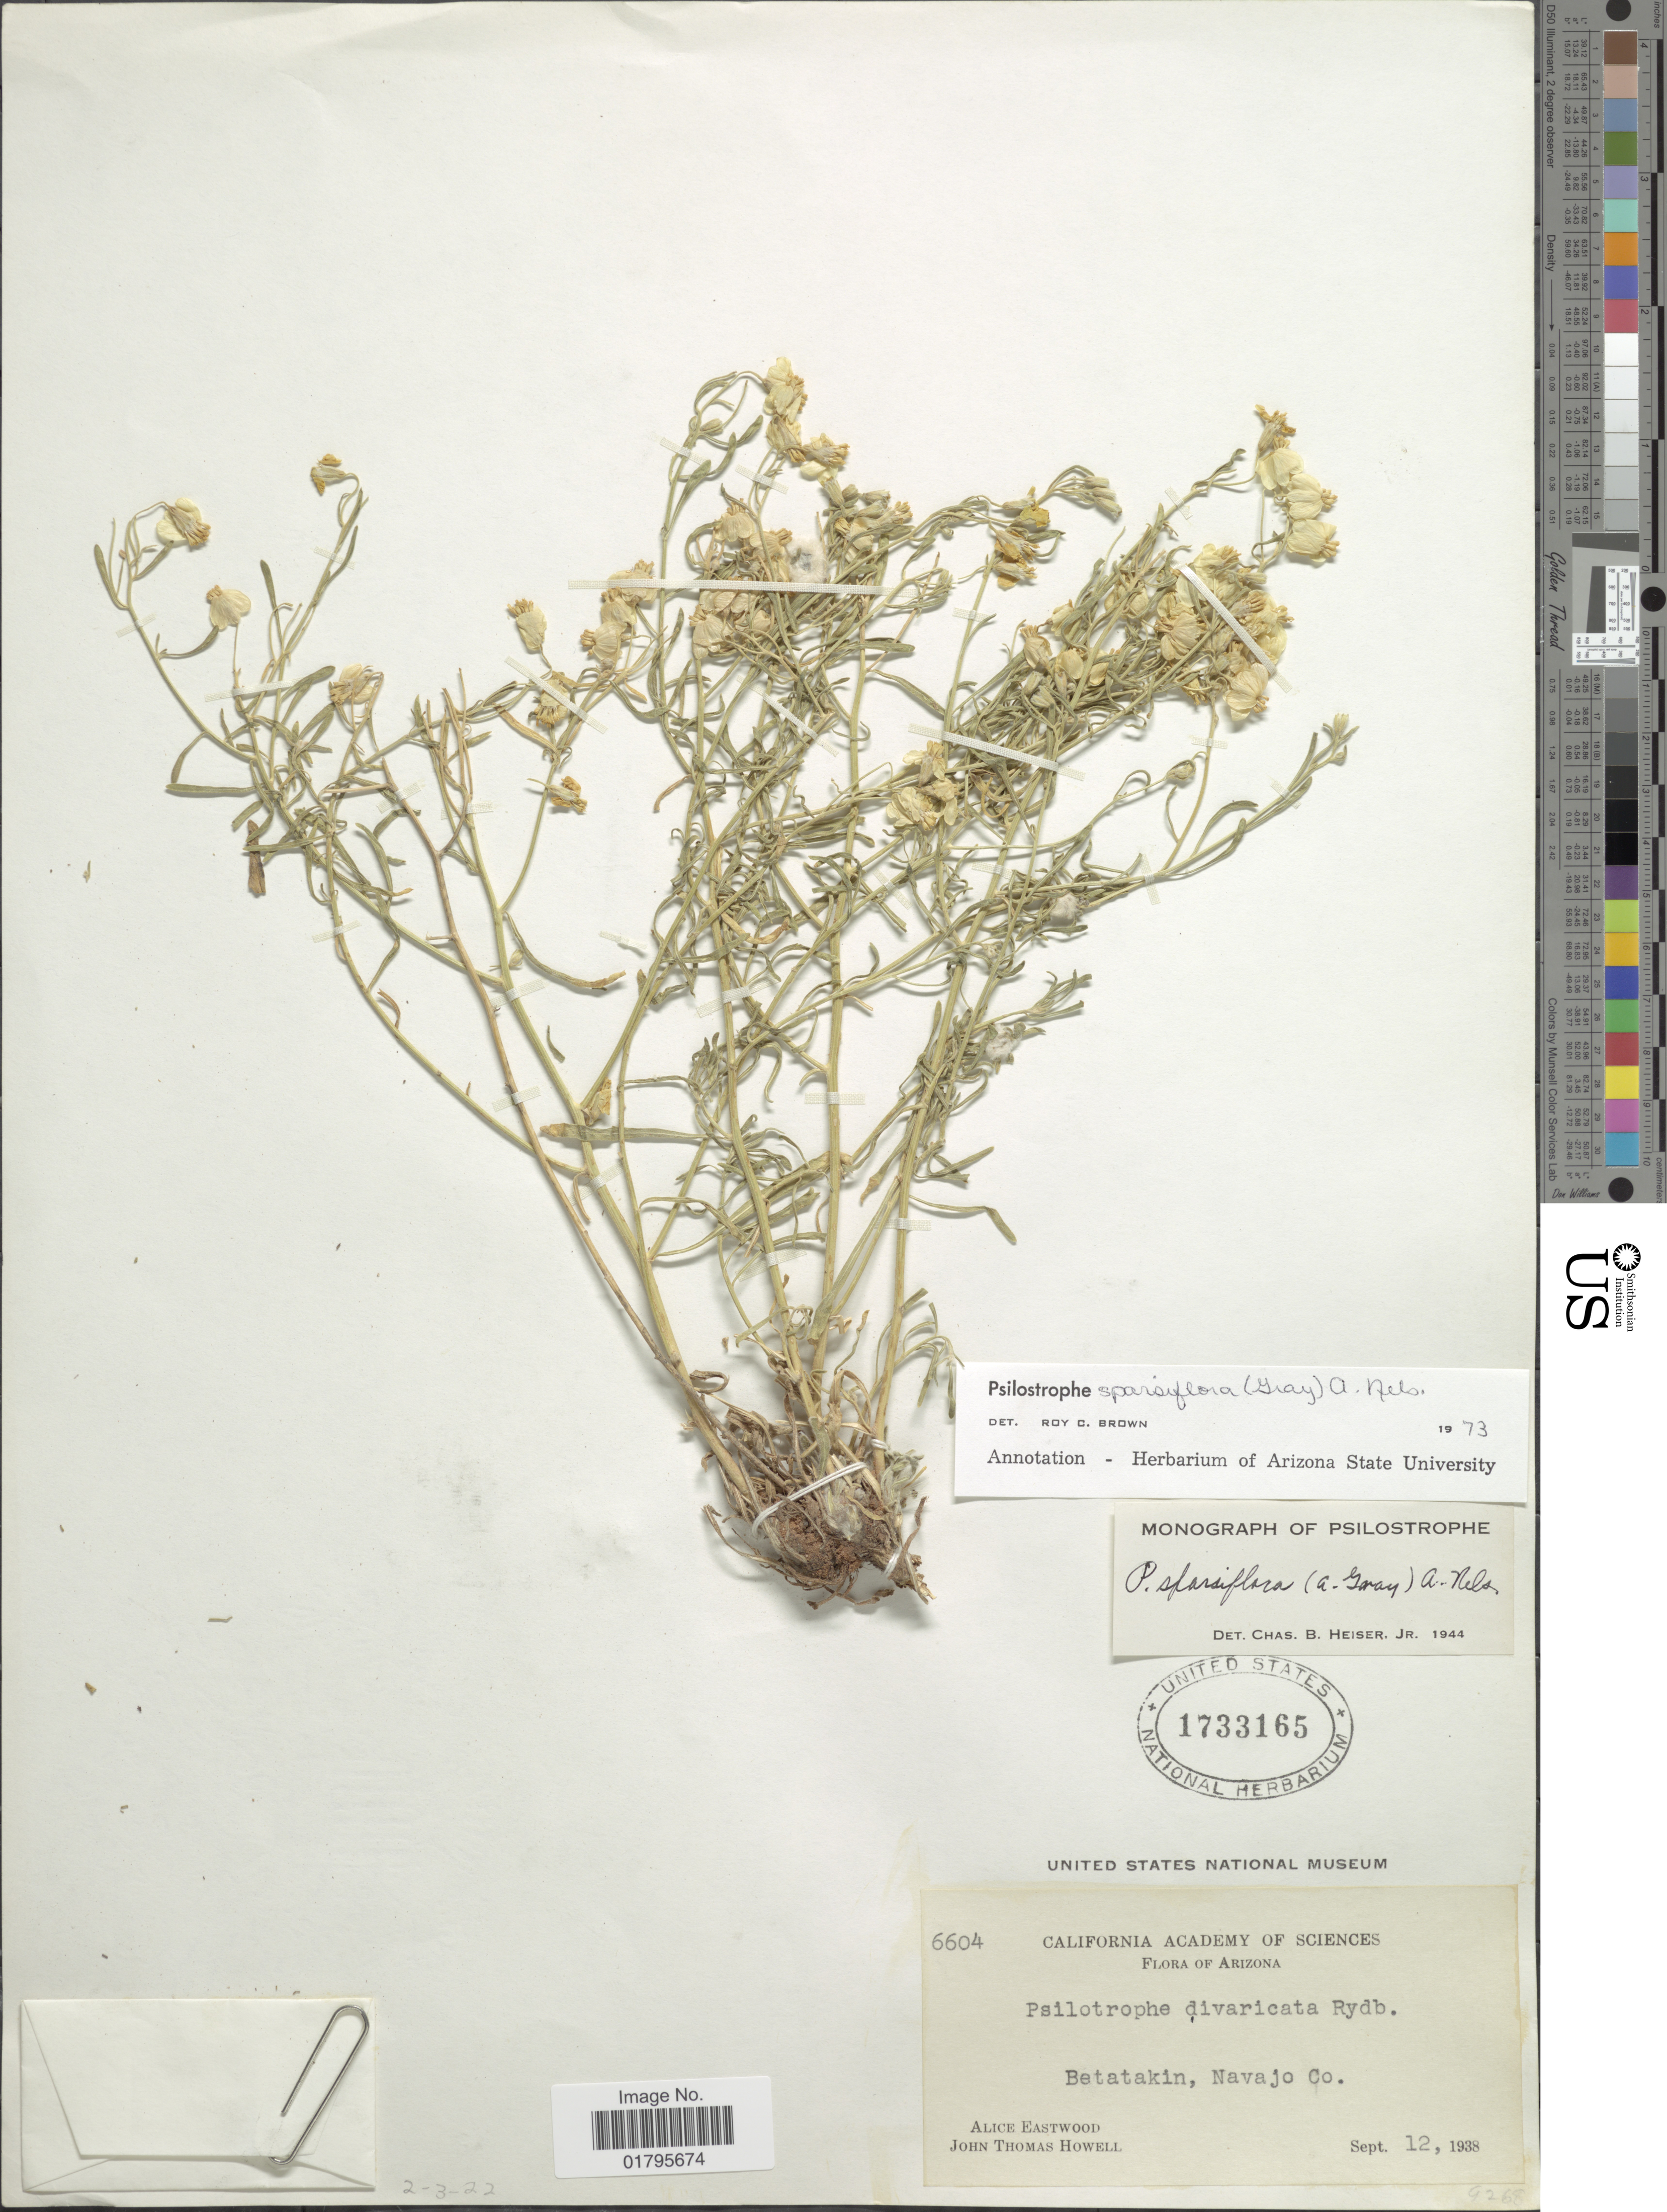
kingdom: Plantae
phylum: Tracheophyta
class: Magnoliopsida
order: Asterales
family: Asteraceae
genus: Psilostrophe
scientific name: Psilostrophe sparsiflora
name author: (A. Gray) A. Nelson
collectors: A. Eastwood & J. T. Howell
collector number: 6604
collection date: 1938-09-12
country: United States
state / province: Arizona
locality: Batatakin, Navajo Co.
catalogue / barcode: US 1733165